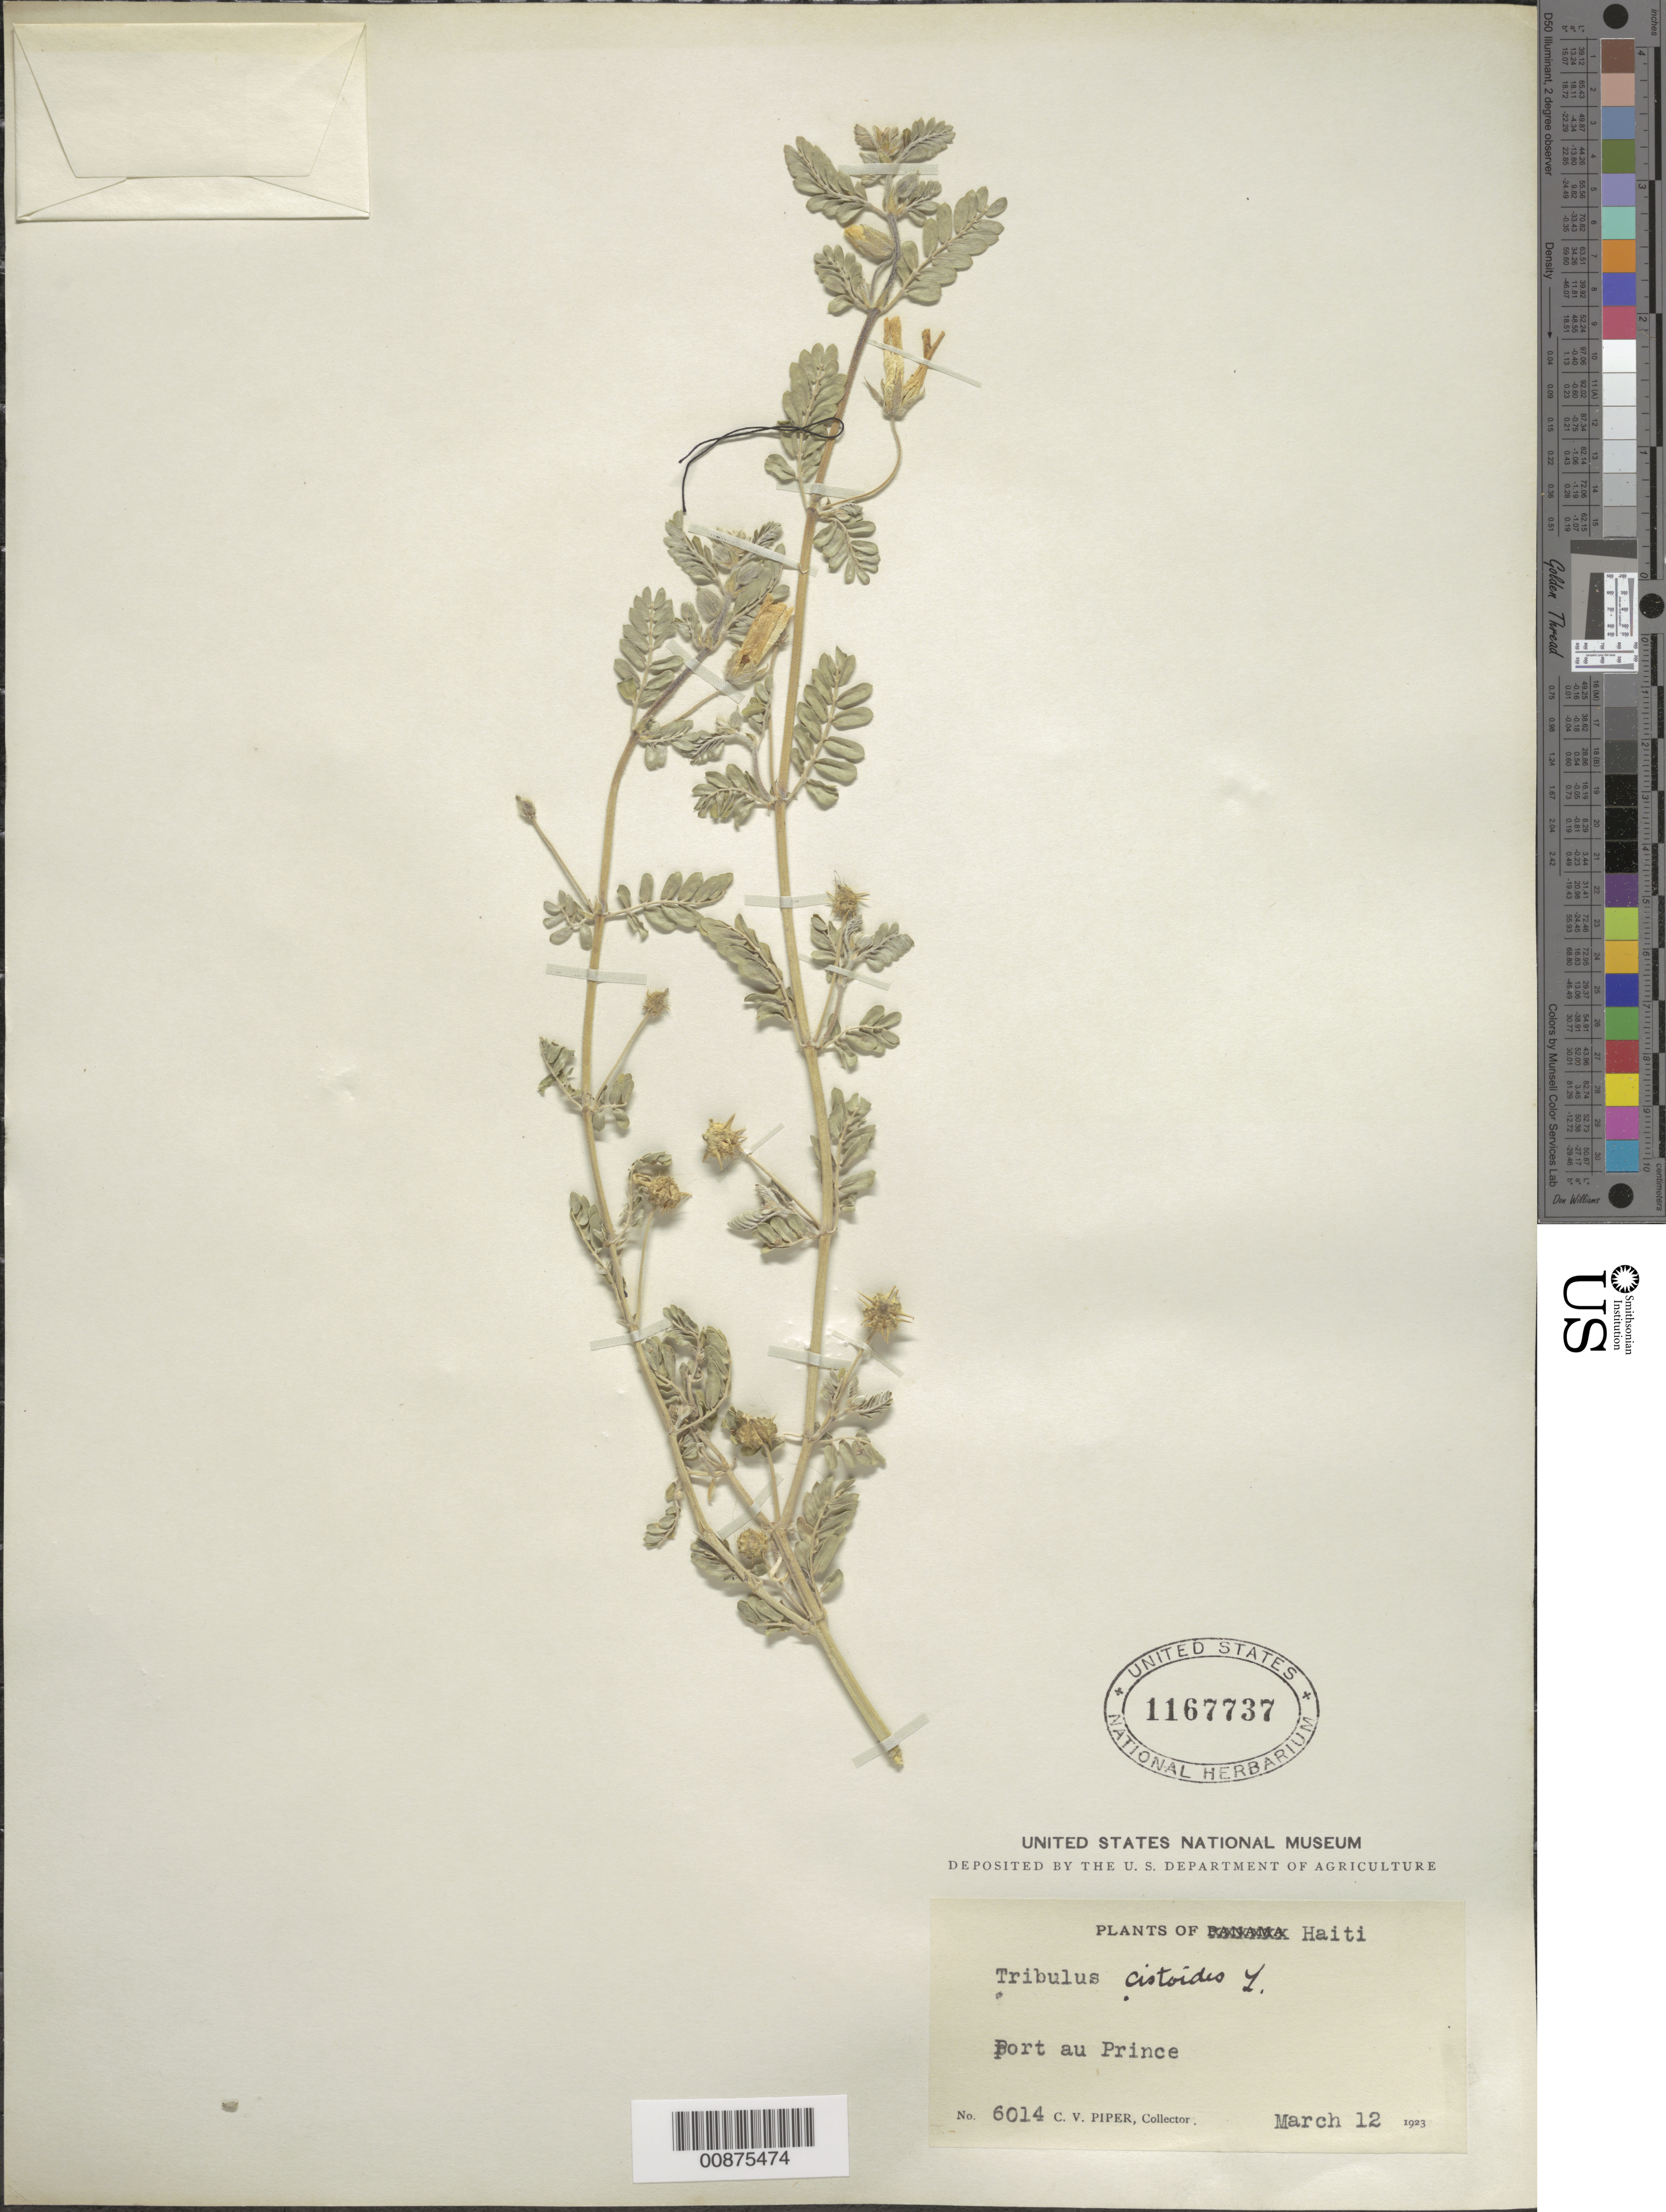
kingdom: Plantae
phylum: Tracheophyta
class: Magnoliopsida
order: Zygophyllales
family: Zygophyllaceae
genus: Tribulus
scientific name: Tribulus cistoides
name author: L.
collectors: C. V. Piper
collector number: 6014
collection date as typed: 12 Mar 1923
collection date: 1923-03-12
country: Haiti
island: Hispaniola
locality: Port au Prince.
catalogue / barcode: US 1167737